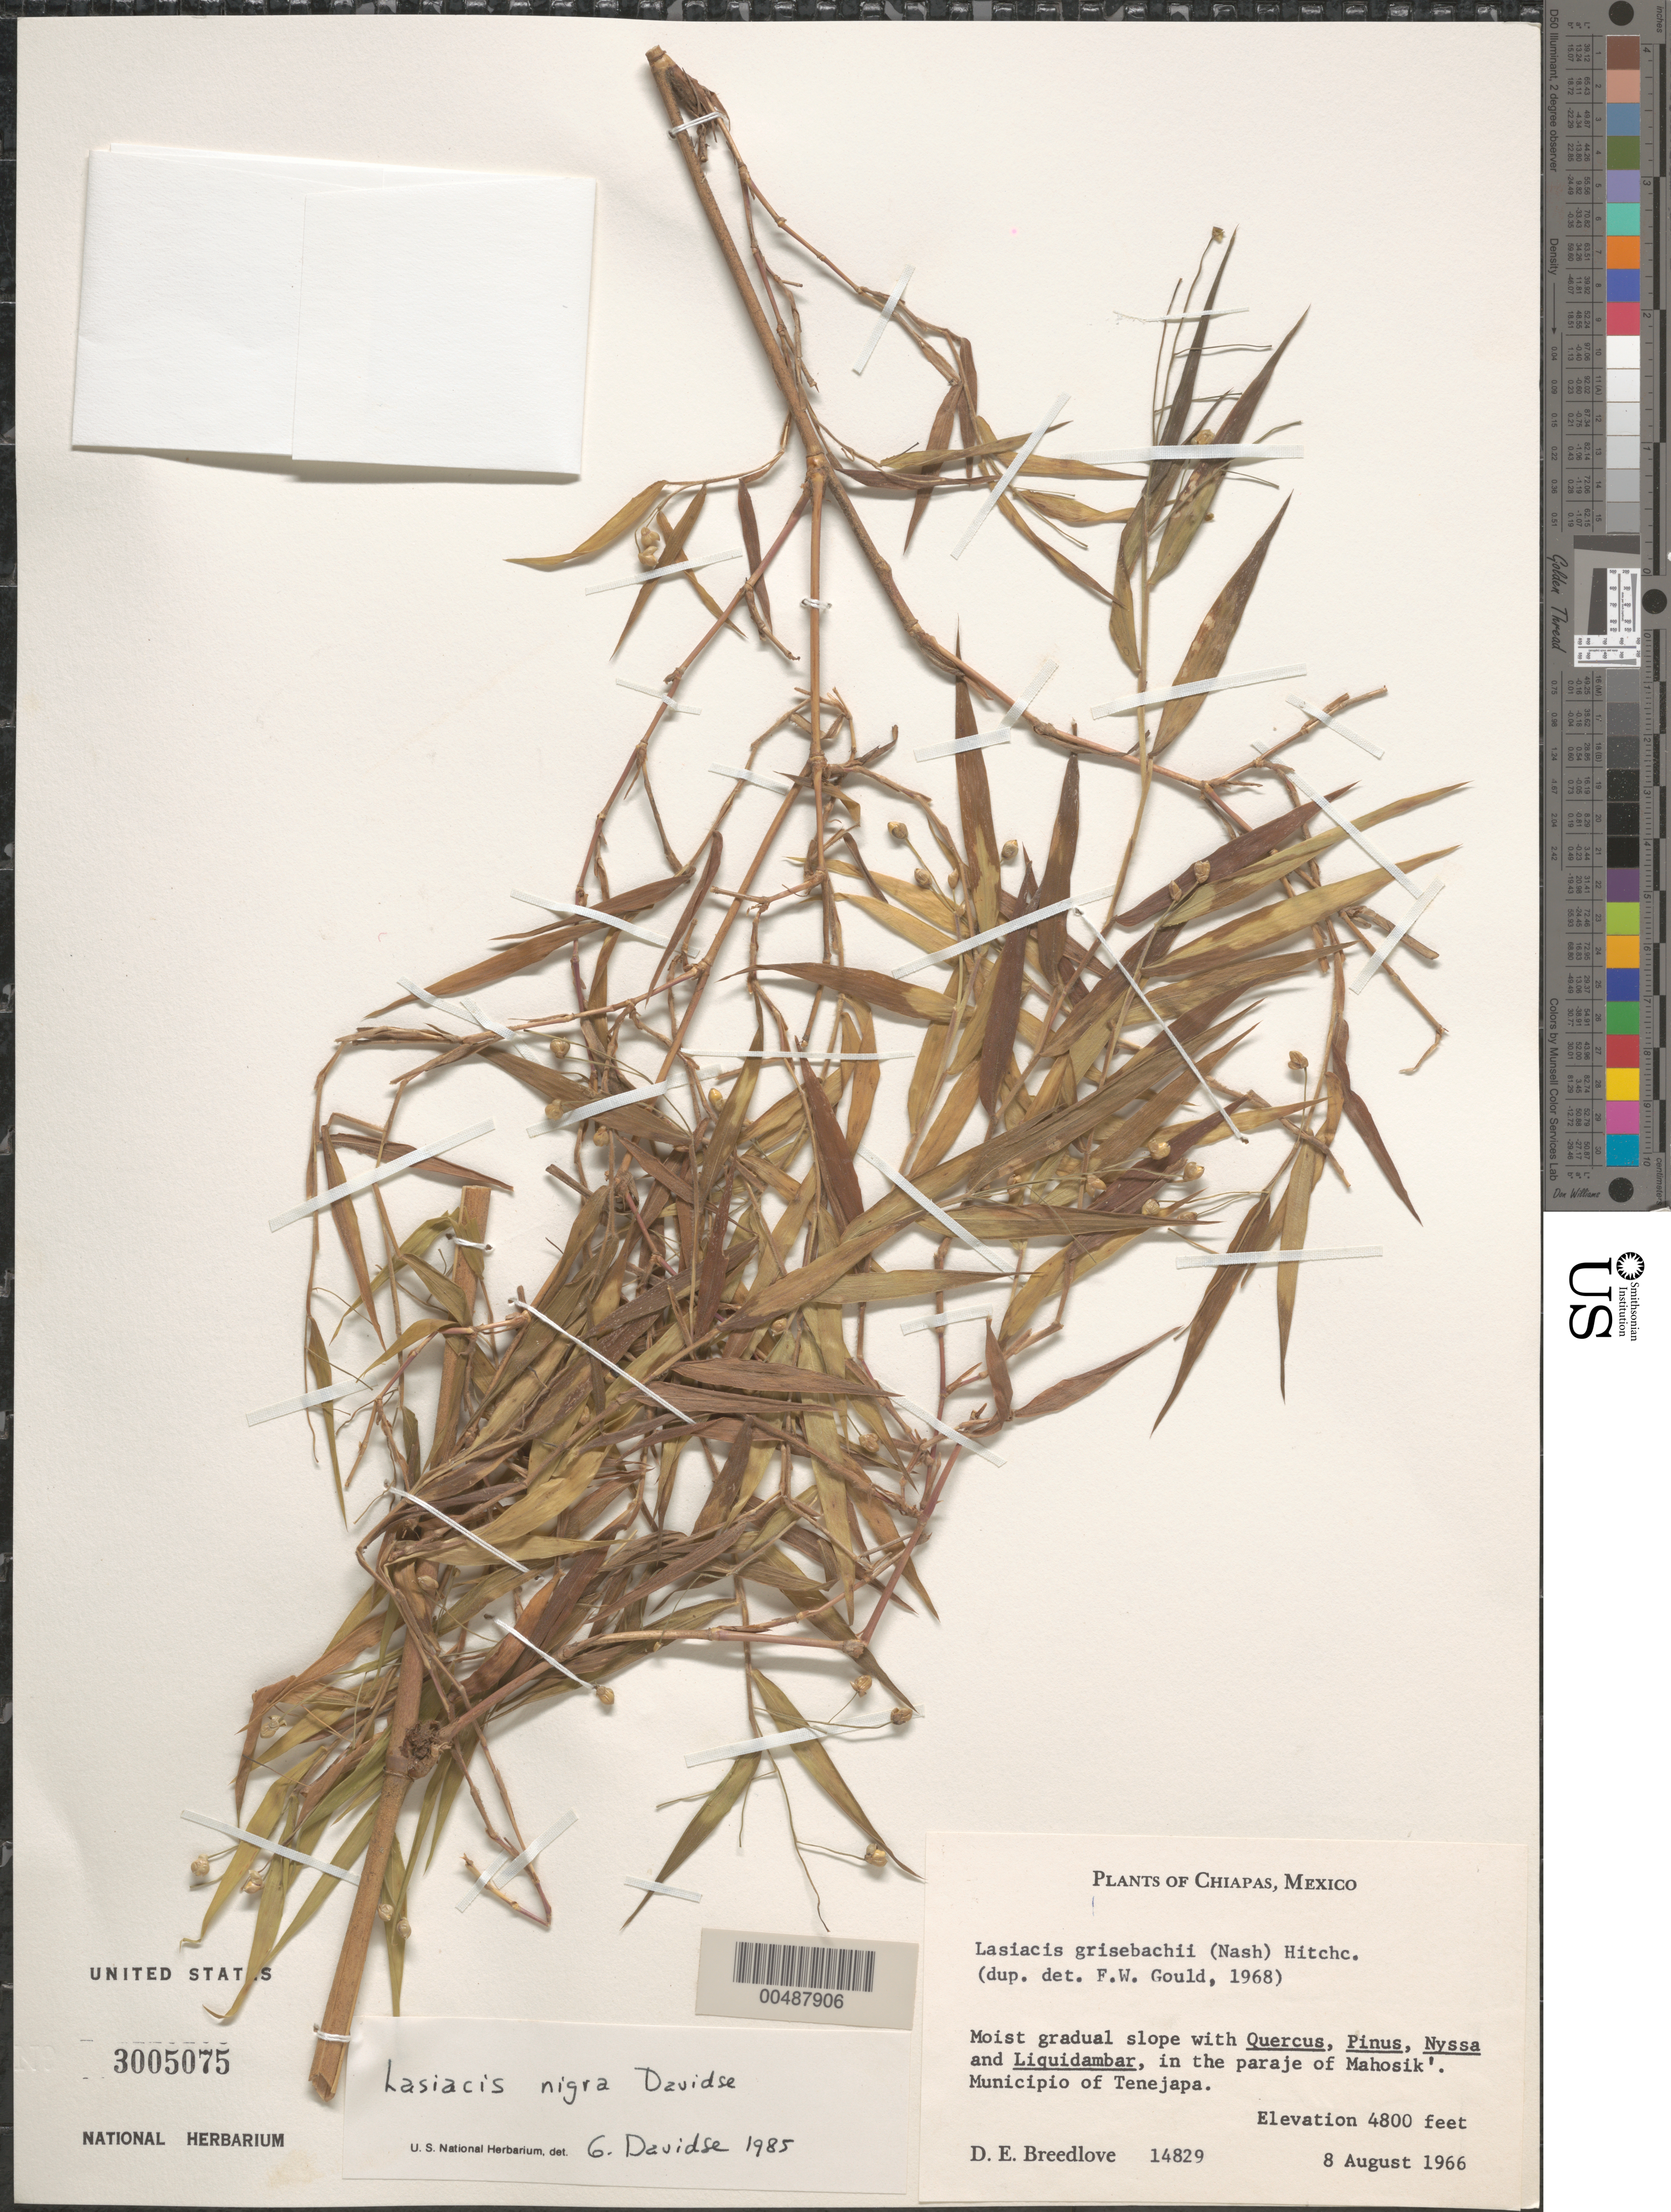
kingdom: Plantae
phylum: Tracheophyta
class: Liliopsida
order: Poales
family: Poaceae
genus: Lasiacis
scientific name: Lasiacis maxonii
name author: Swallen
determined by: Davidse, Gerrit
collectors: D. E. Breedlove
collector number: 14829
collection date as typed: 8 Aug 1966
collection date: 1966-08-08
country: Mexico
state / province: Chiapas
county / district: Tenejapa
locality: In the paraje of Mahosik'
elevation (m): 1463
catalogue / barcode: US 3005075